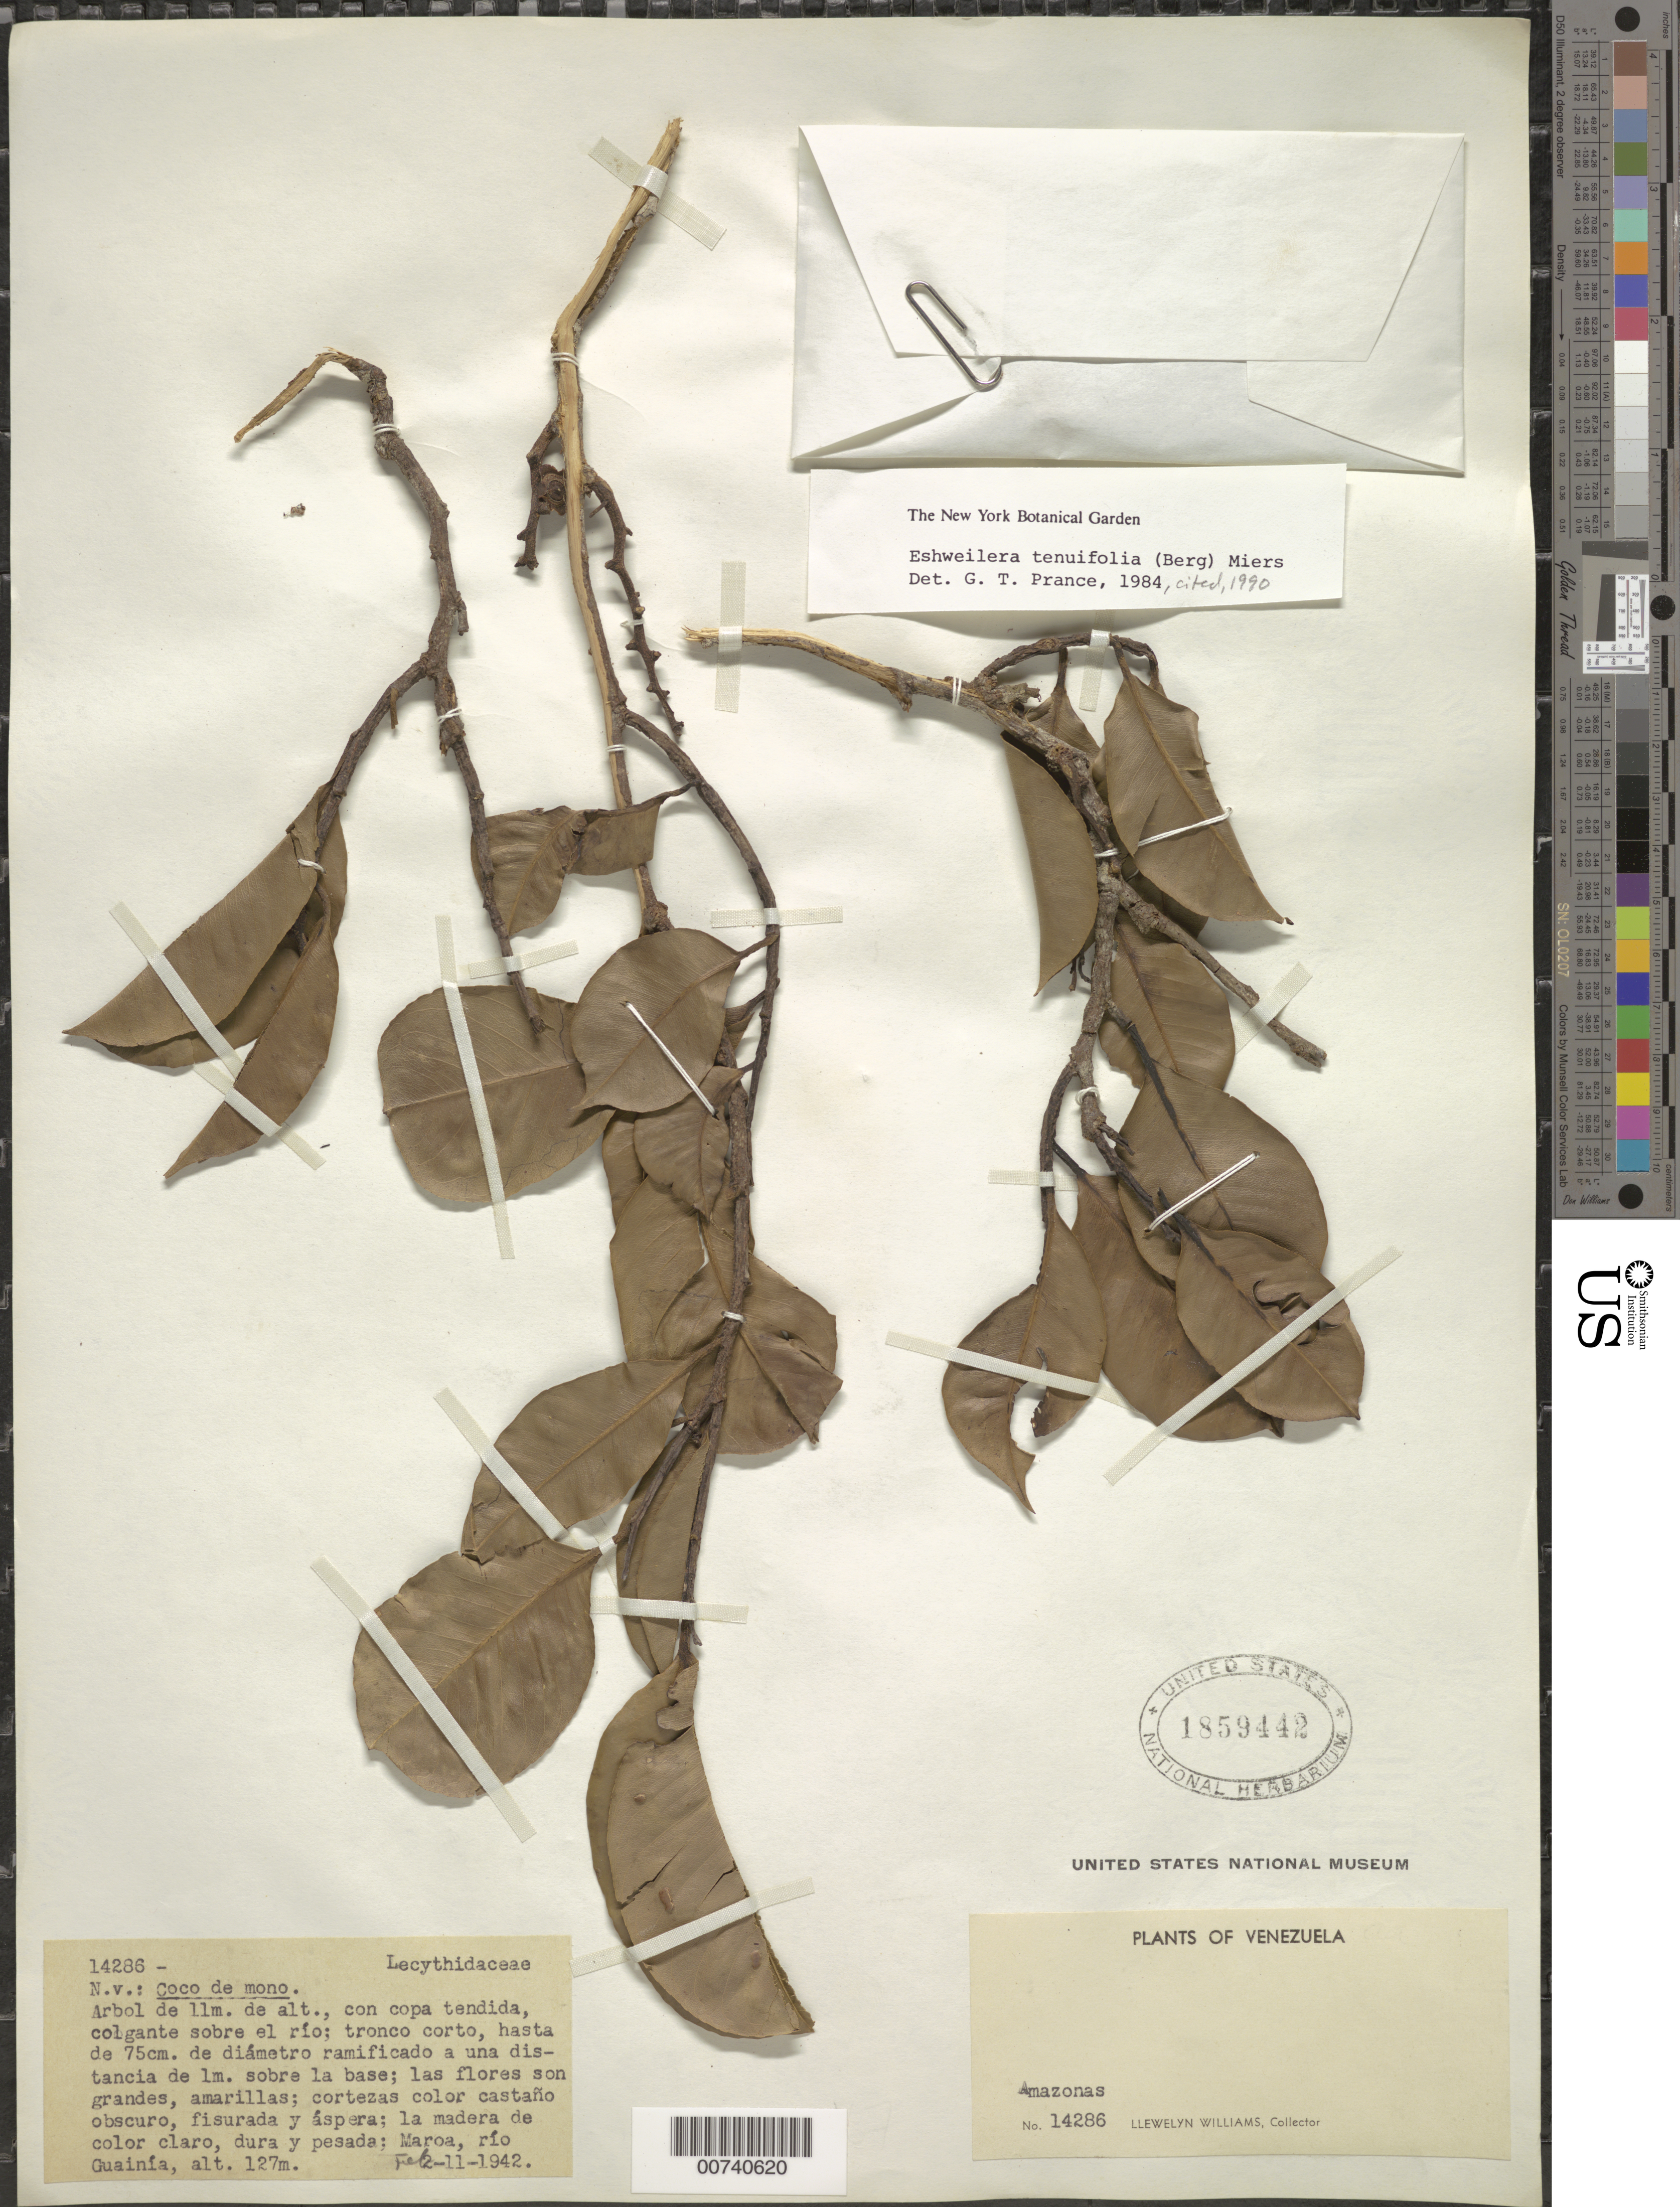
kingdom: Plantae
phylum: Tracheophyta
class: Magnoliopsida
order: Ericales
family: Lecythidaceae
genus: Eschweilera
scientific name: Eschweilera tenuifolia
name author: (O. Berg) Miers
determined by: Prance, G. T.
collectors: Ll. Williams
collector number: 14286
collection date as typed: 11-Feb-42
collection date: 1942-02-11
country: Venezuela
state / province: Amazonas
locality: Maroa, Río Guainía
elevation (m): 127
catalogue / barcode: US 1859442